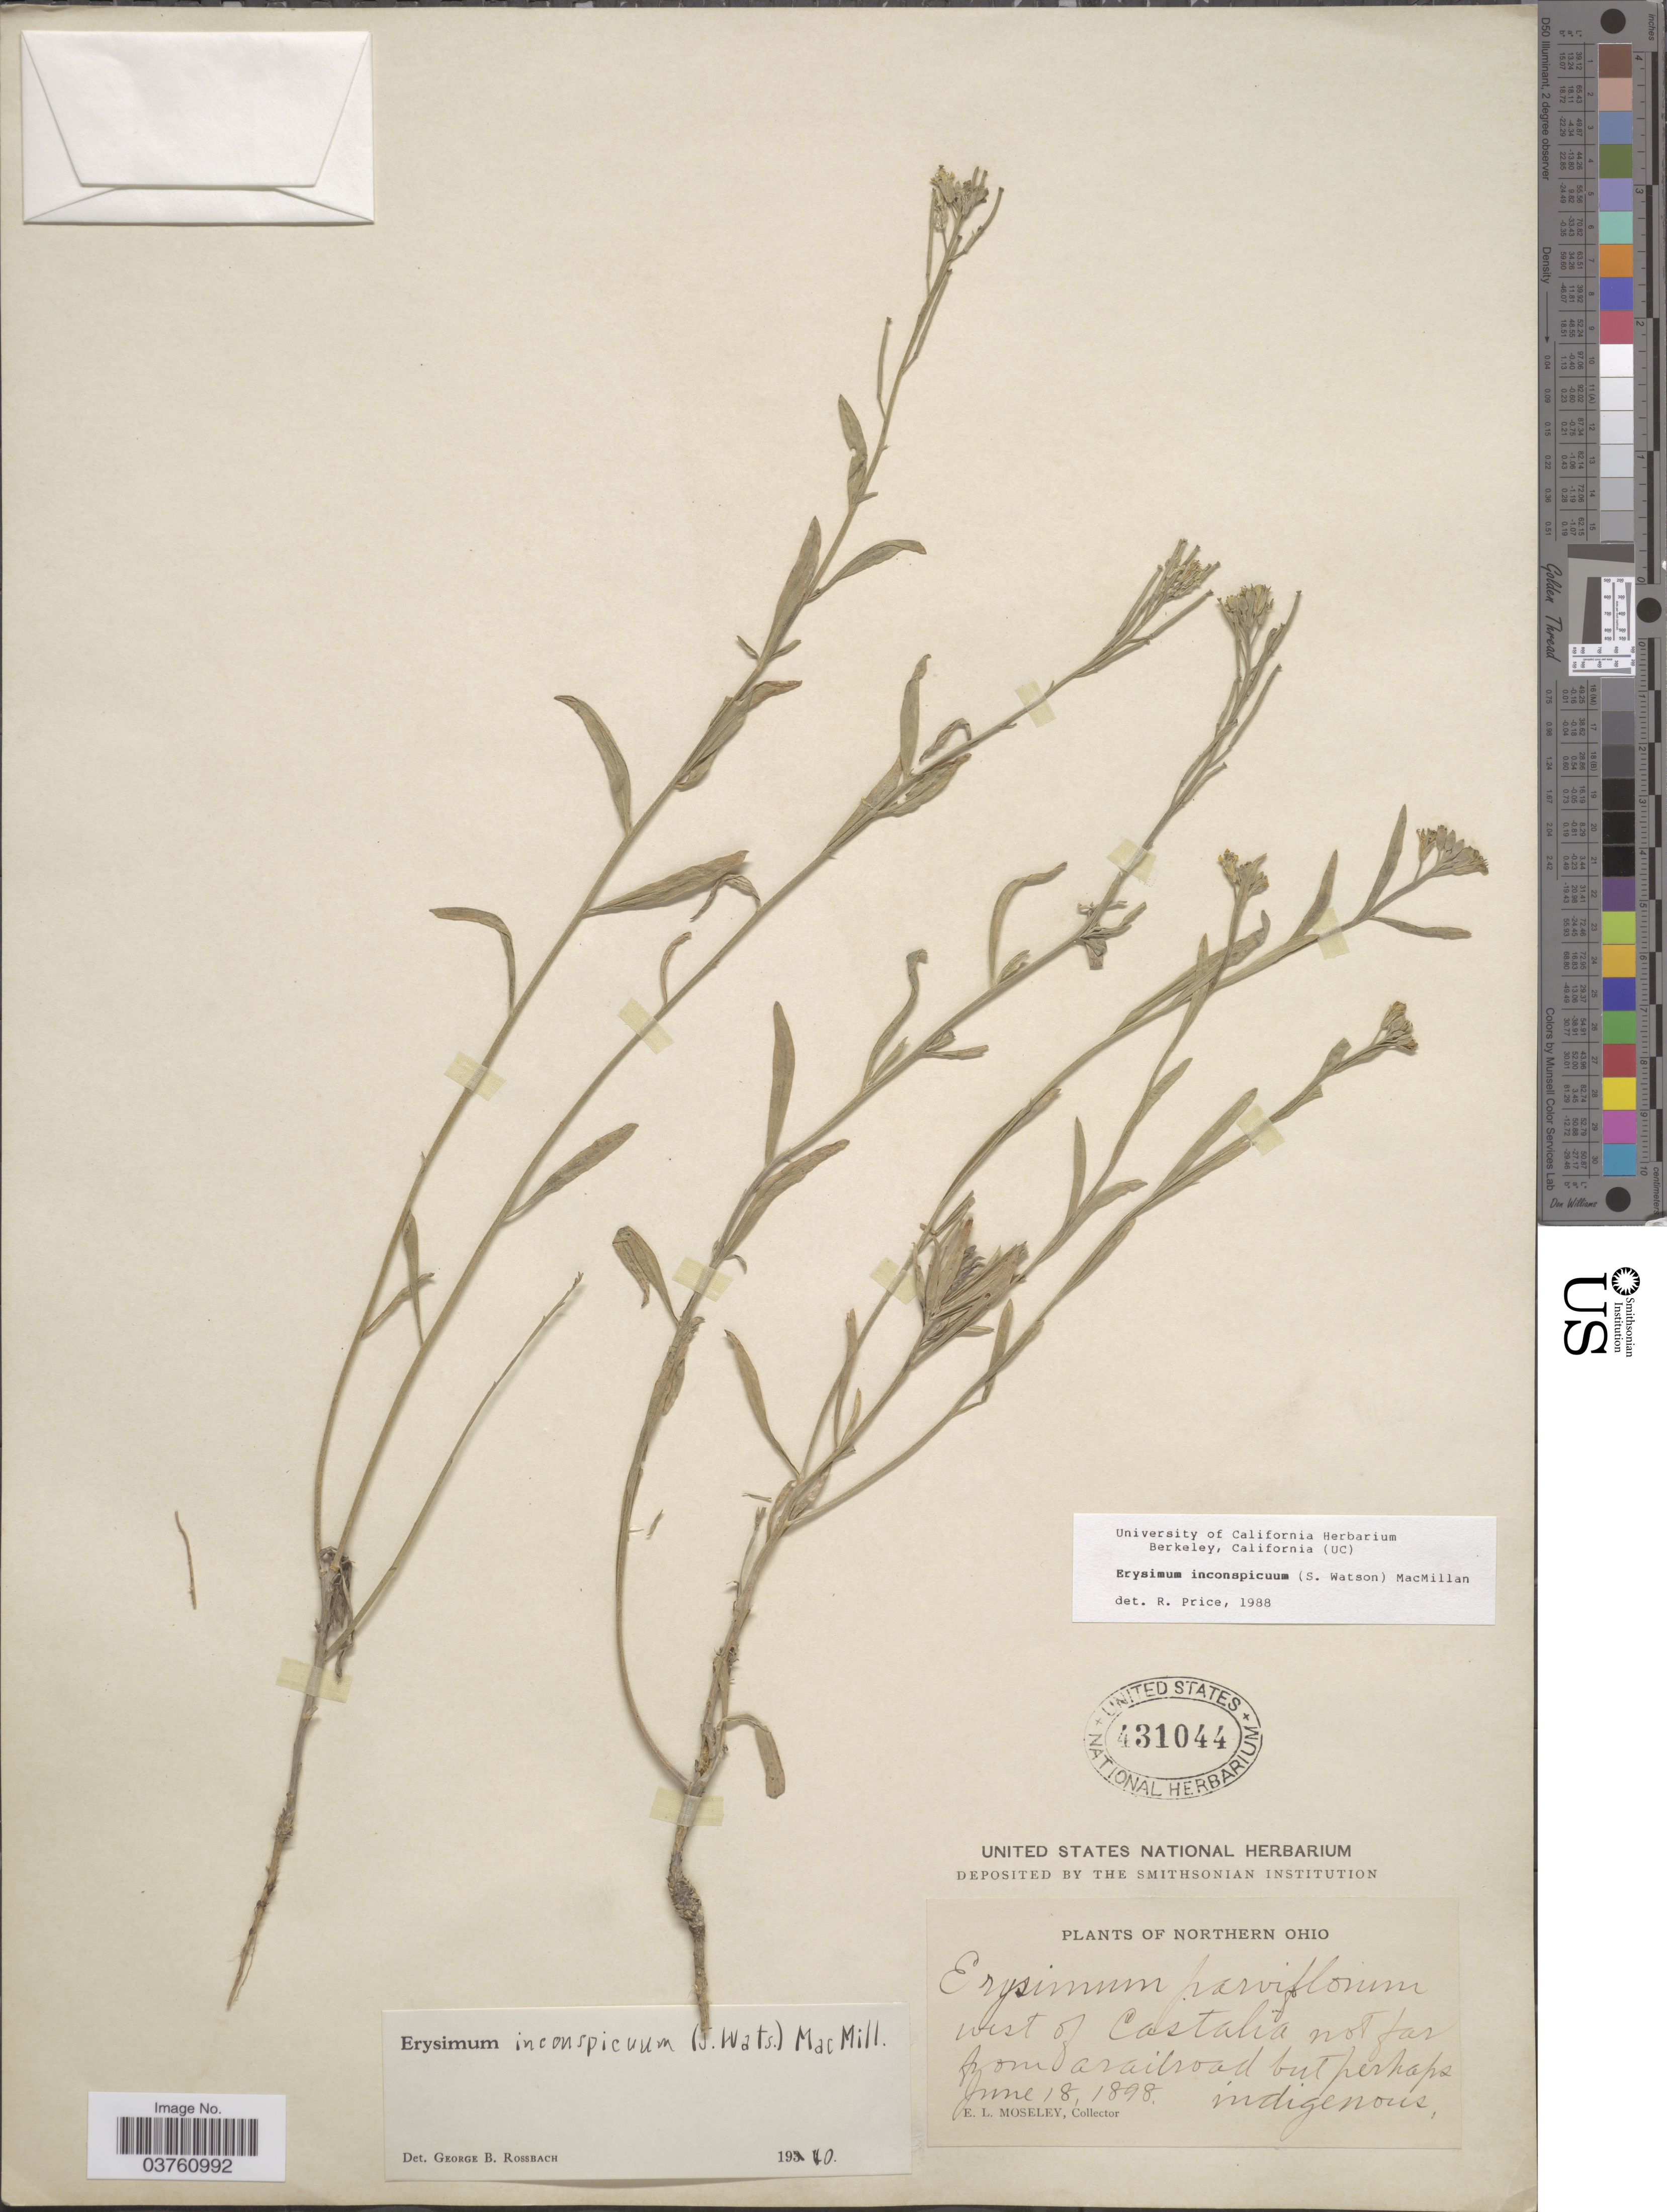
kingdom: Plantae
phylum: Tracheophyta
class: Magnoliopsida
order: Brassicales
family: Brassicaceae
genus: Erysimum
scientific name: Erysimum inconspicuum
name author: (S. Watson) MacMill.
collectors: E. Moseley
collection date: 1898-06-18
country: United States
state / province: Ohio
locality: Northern Ohio. West of Castalia not far from a railroad but perhaps indigenous.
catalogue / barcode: US 431044